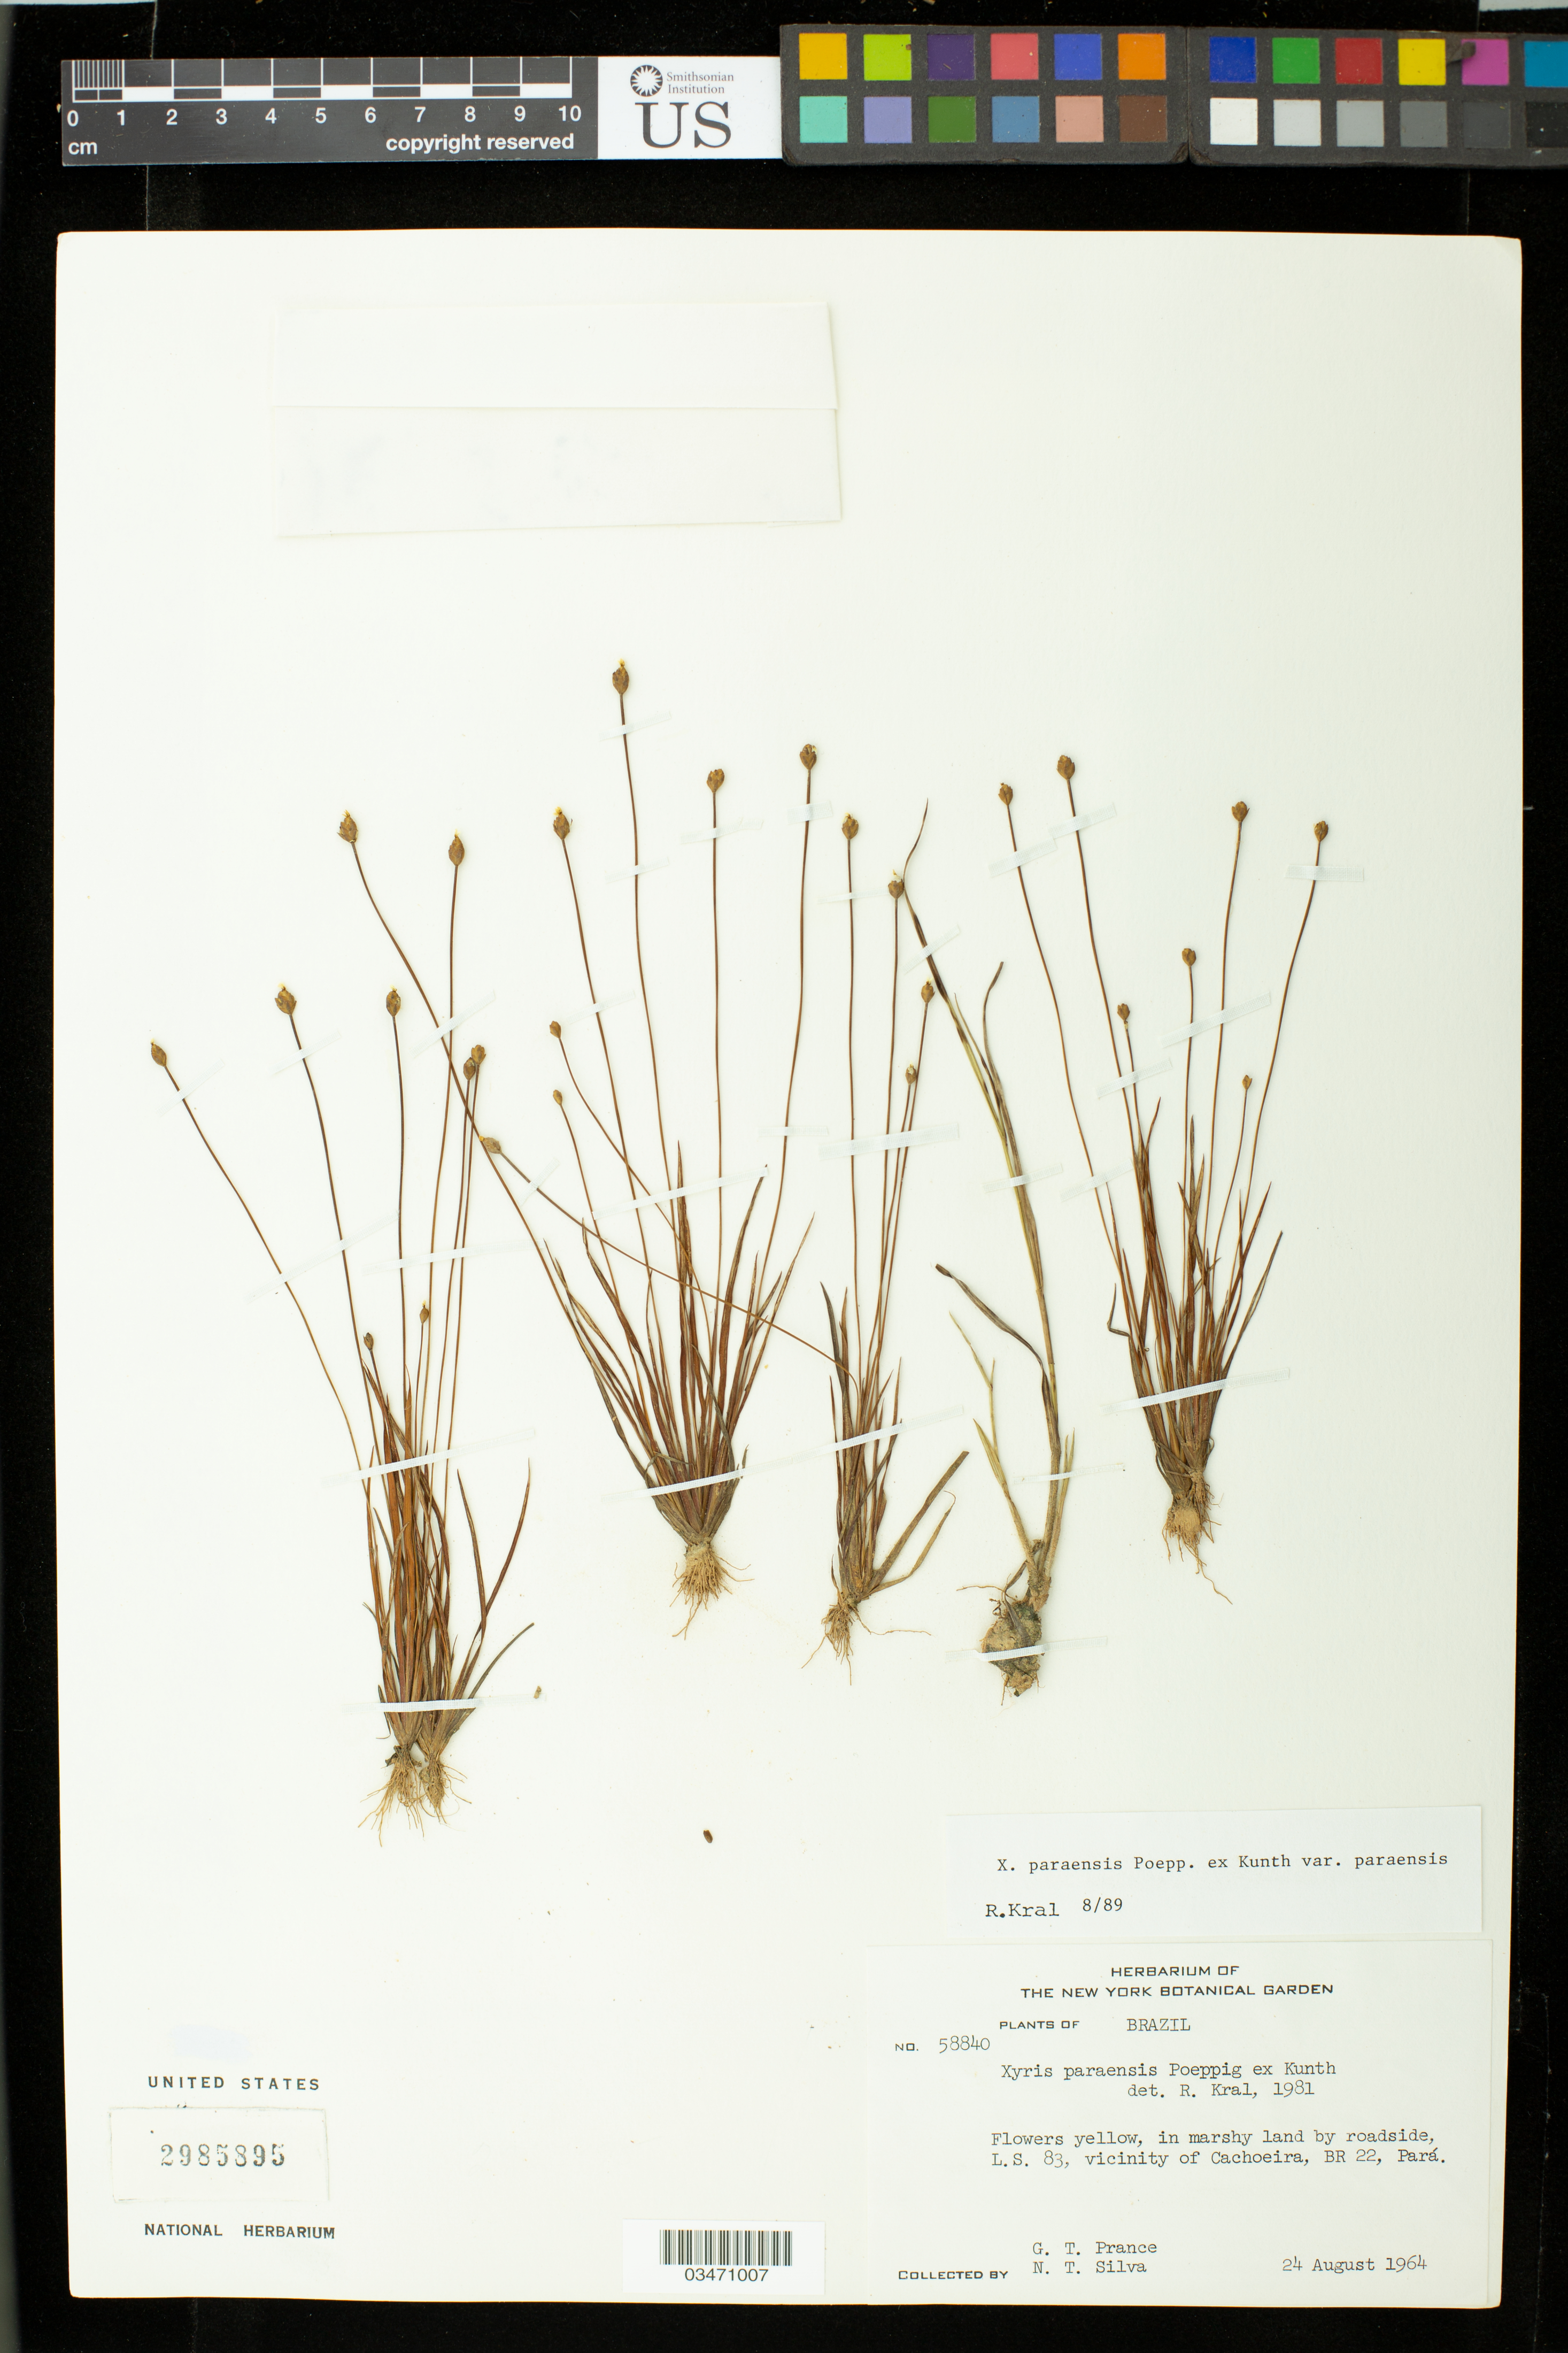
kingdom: Plantae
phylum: Tracheophyta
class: Liliopsida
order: Poales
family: Xyridaceae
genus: Xyris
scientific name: Xyris paraensis var. paraensis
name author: Poepp. ex Kunth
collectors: G. T. Prance & N. Silva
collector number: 58840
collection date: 1964-08-24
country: Brazil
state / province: Pará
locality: Vicinity of Cachoeira, BR 22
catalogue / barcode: US 2985895